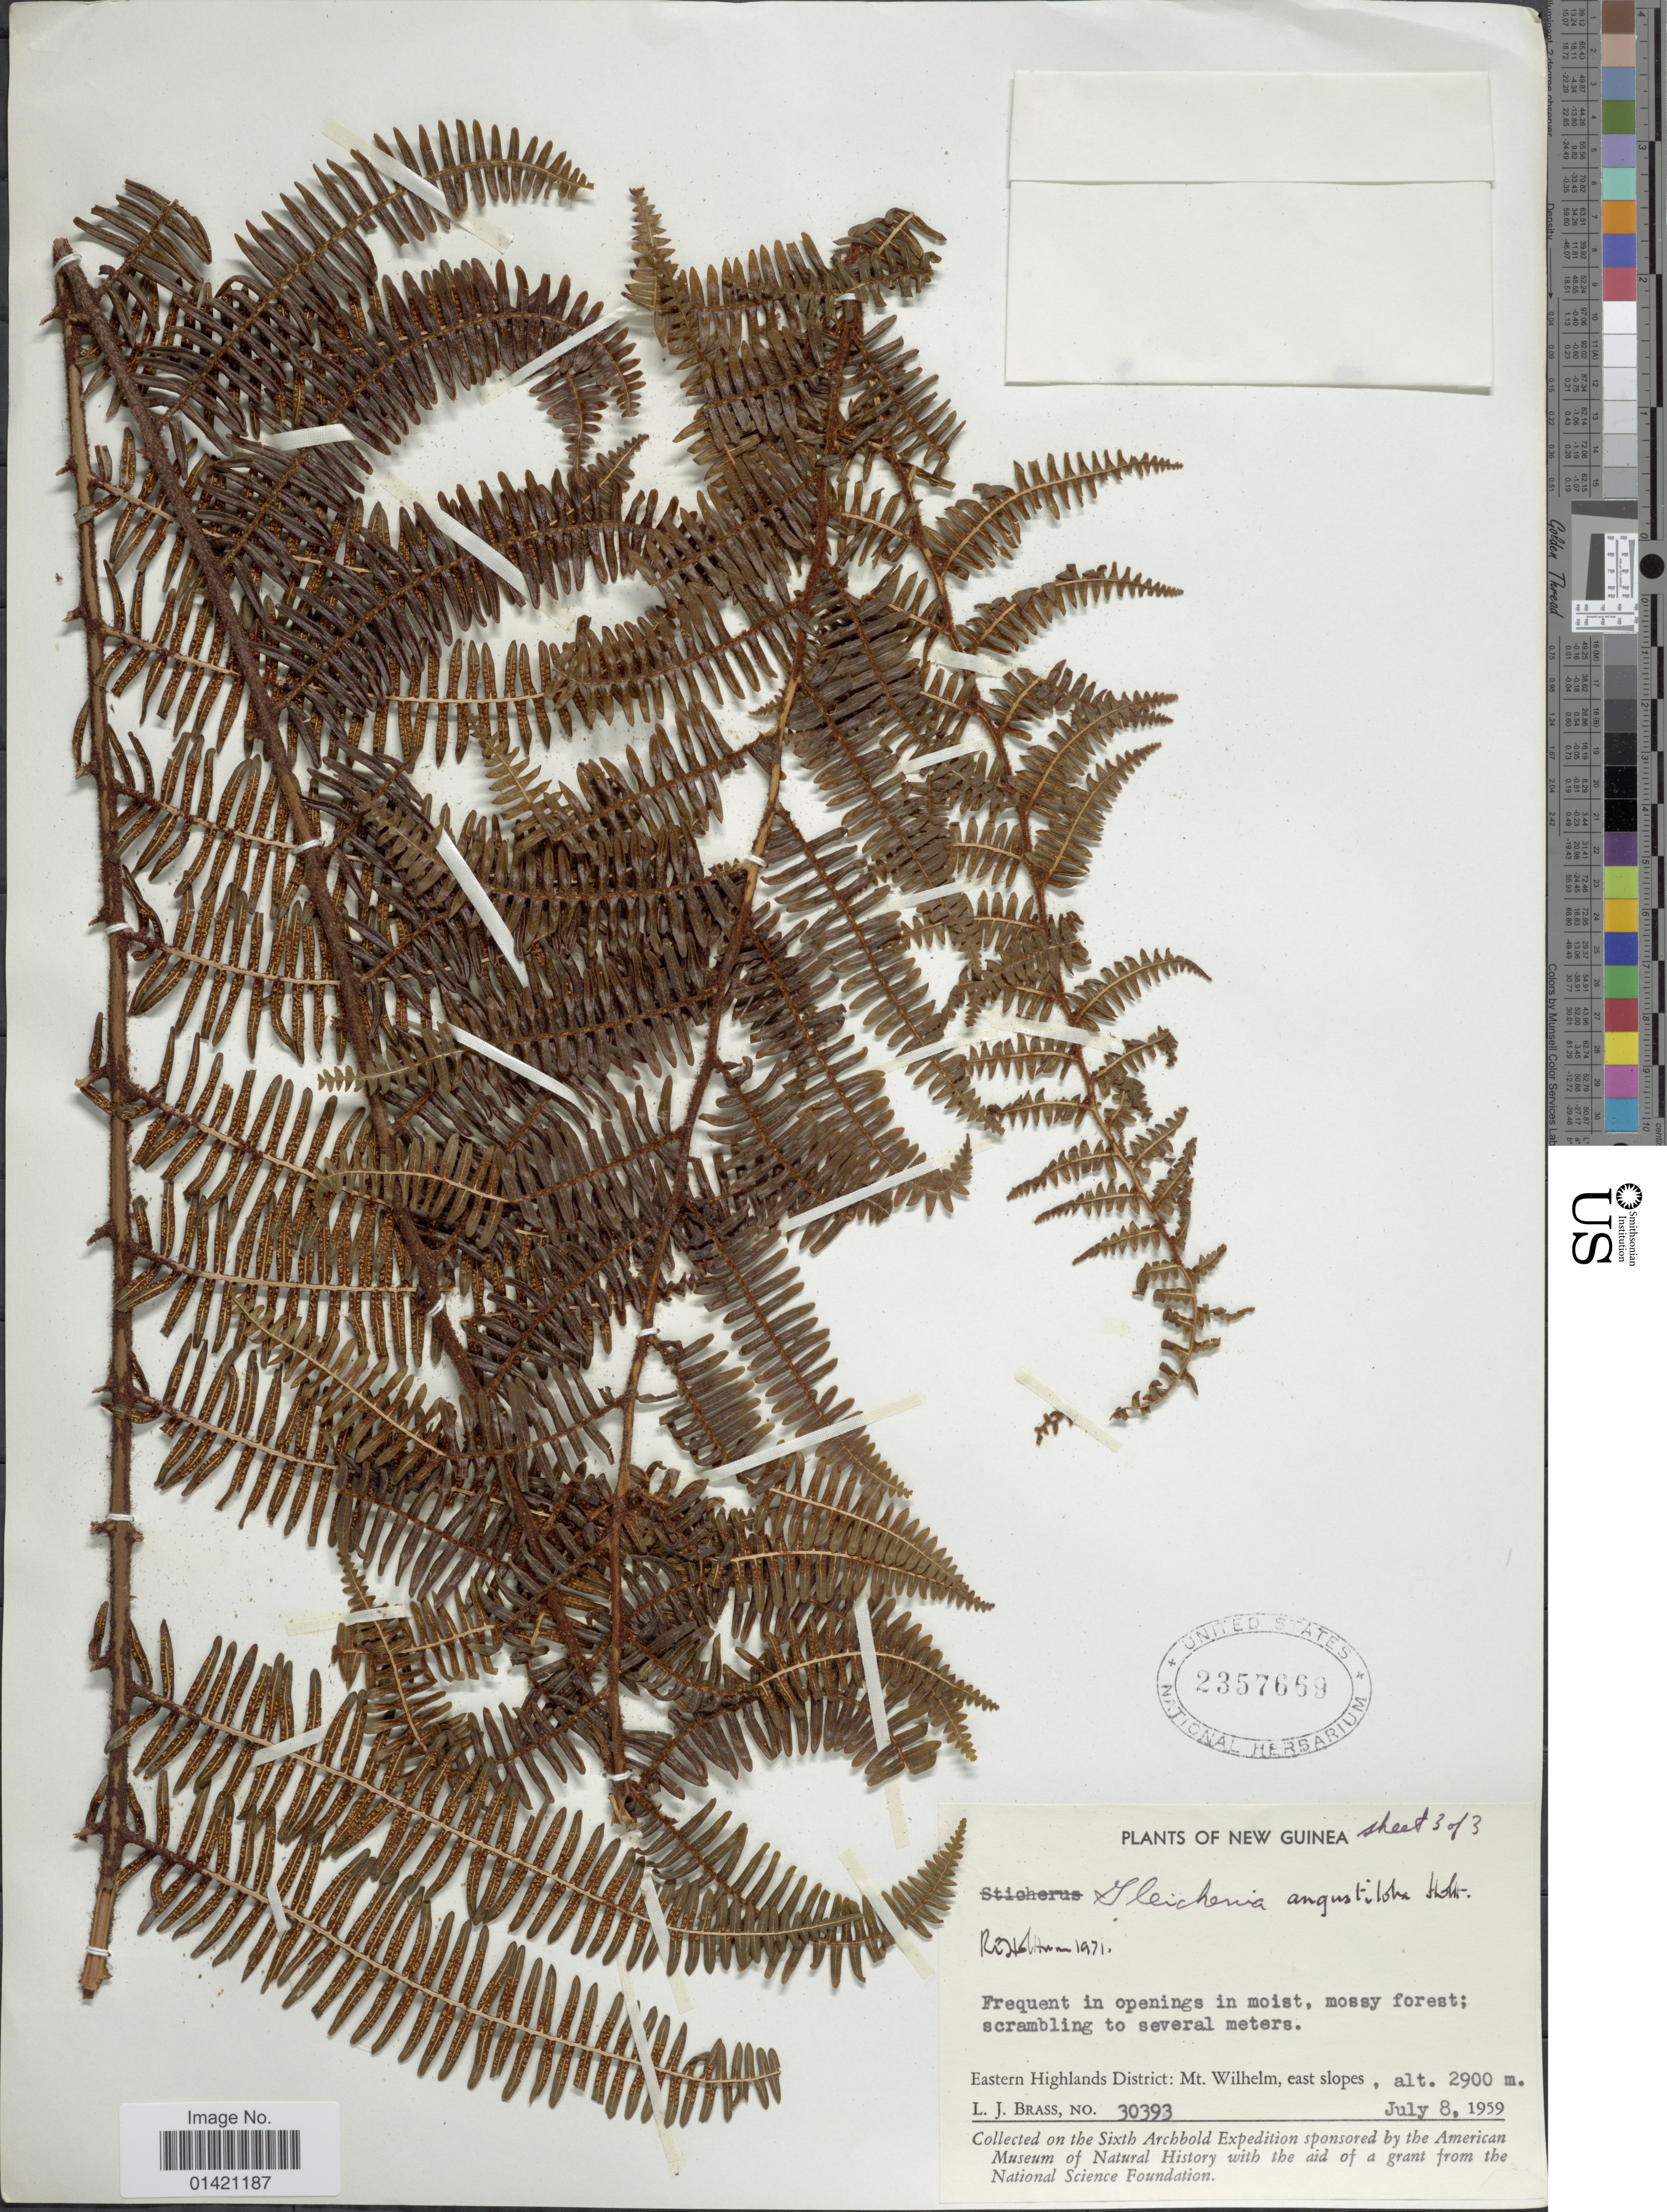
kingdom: Plantae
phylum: Tracheophyta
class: Polypodiopsida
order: Gleicheniales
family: Gleicheniaceae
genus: Diplopterygium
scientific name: Diplopterygium angustilobum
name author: (Holttum) Parris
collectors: L. J. Brass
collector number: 30393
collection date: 1959-07-08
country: Papua New Guinea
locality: New Guinea. Eastern Highlands District: Mt. Wilhelm, east slopes.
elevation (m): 2900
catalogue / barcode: US 2357669